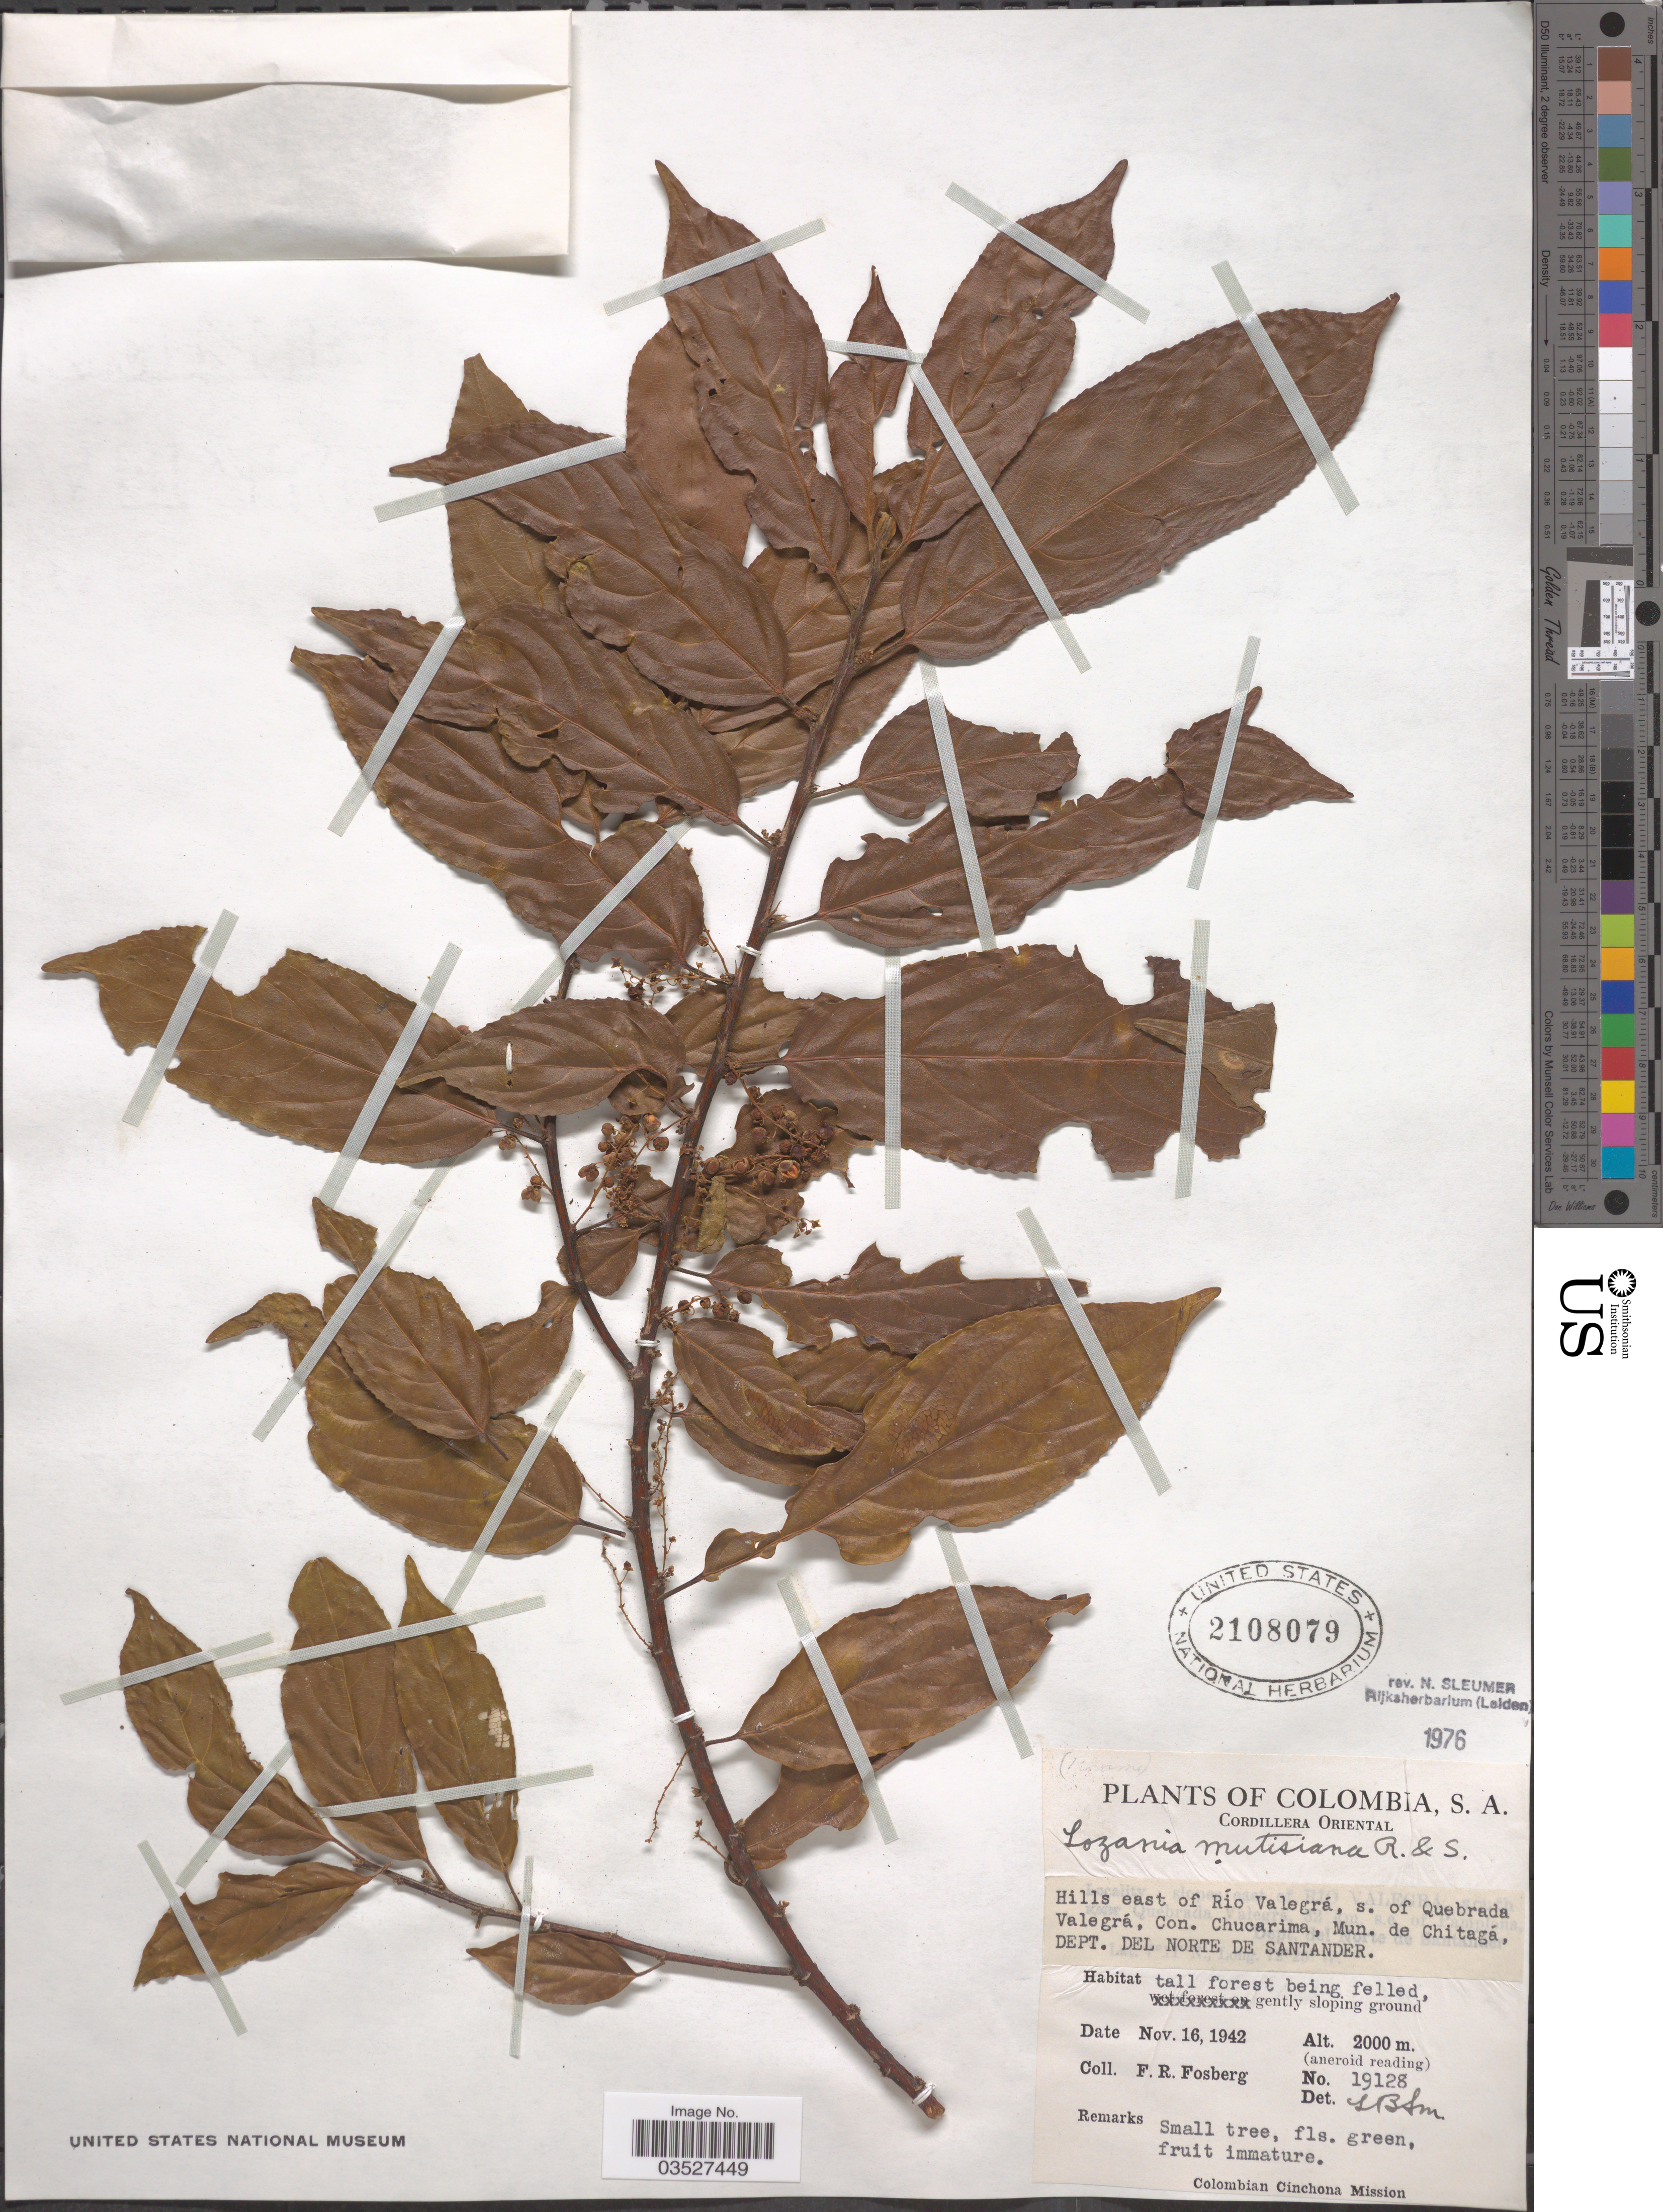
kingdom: Plantae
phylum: Tracheophyta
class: Magnoliopsida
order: Malpighiales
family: Lacistemataceae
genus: Lozania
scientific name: Lozania mutisiana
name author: Schult. in Roem. & Schult.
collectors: F. R. Fosberg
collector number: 19128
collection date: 1942-11-16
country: Colombia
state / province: Norte de Santander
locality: Cordillera Oriental. Hills east of Río Valegrá, s. of Quebrada Valegrá, Con. Chucarima, Mun. de Chitagá, Dept. del Norte de Santander.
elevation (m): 2000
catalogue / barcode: US 2108079